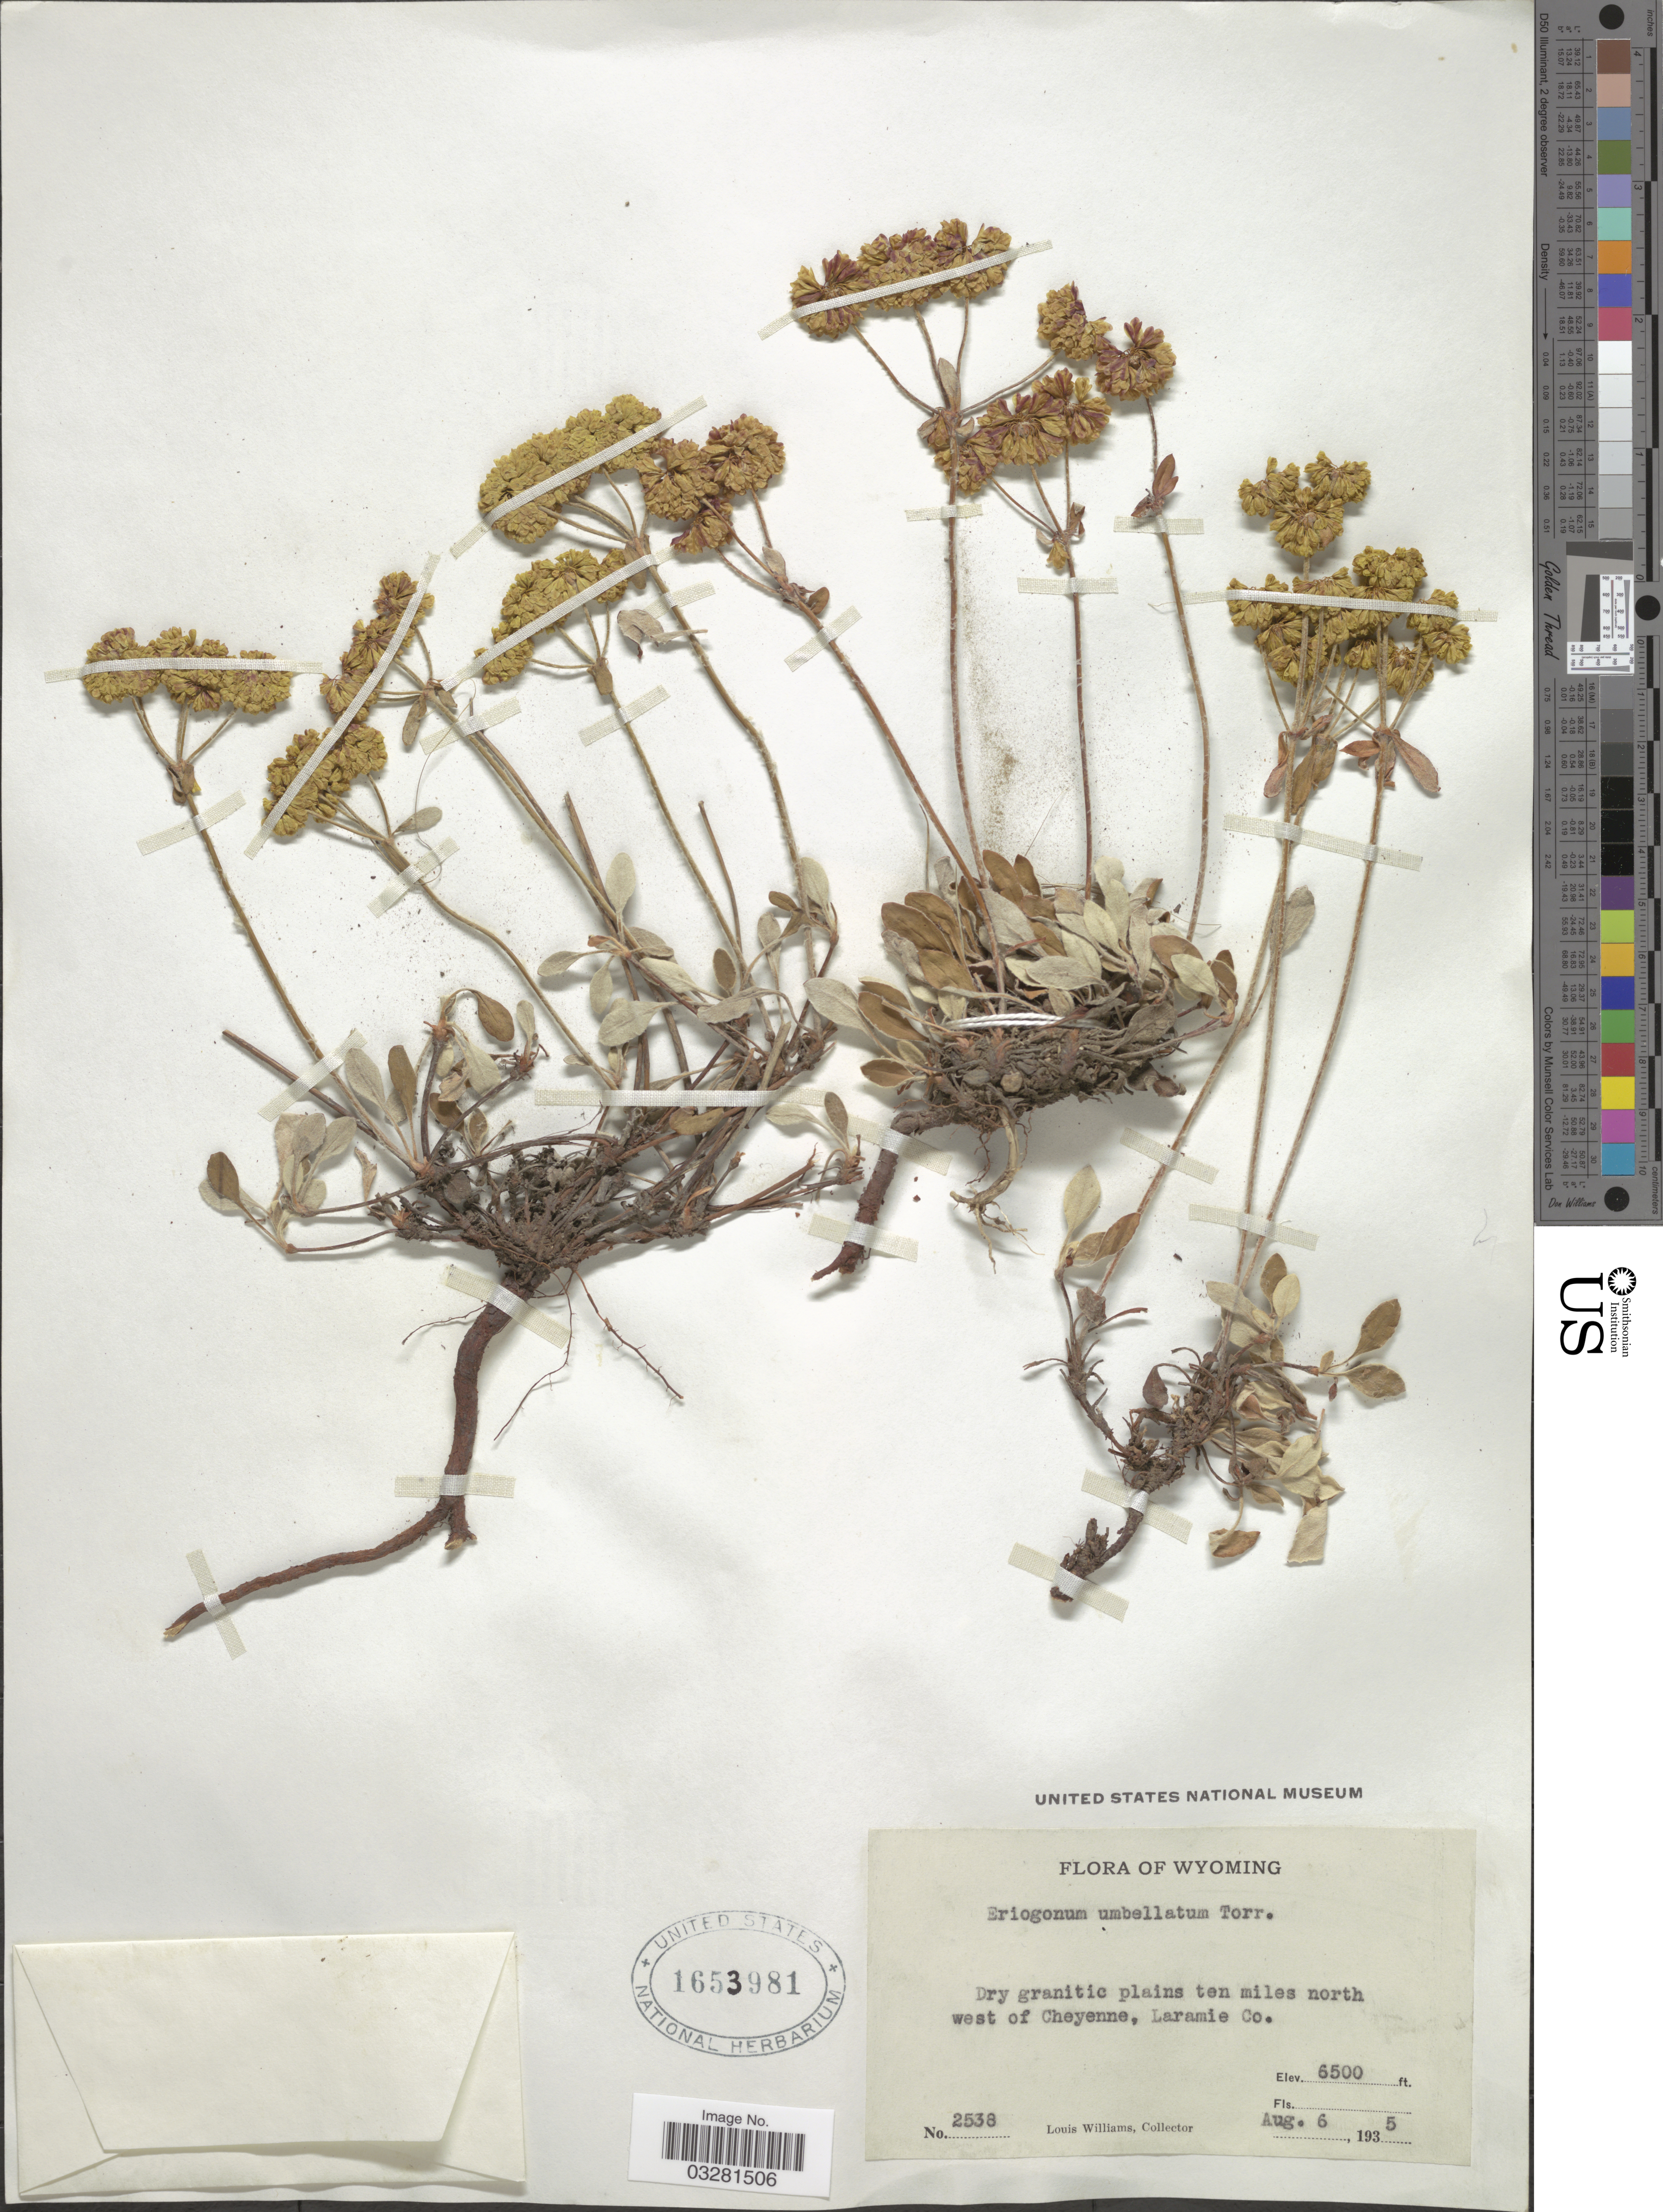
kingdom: Plantae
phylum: Tracheophyta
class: Magnoliopsida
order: Caryophyllales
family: Polygonaceae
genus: Eriogonum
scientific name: Eriogonum umbellatum var. umbellatum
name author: Torr.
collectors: L. G. Williams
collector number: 2538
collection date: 1935-08-06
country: United States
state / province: Wyoming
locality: Ten miles north west of Cheyenne, Laramie Co.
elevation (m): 1981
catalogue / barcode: US 1653981